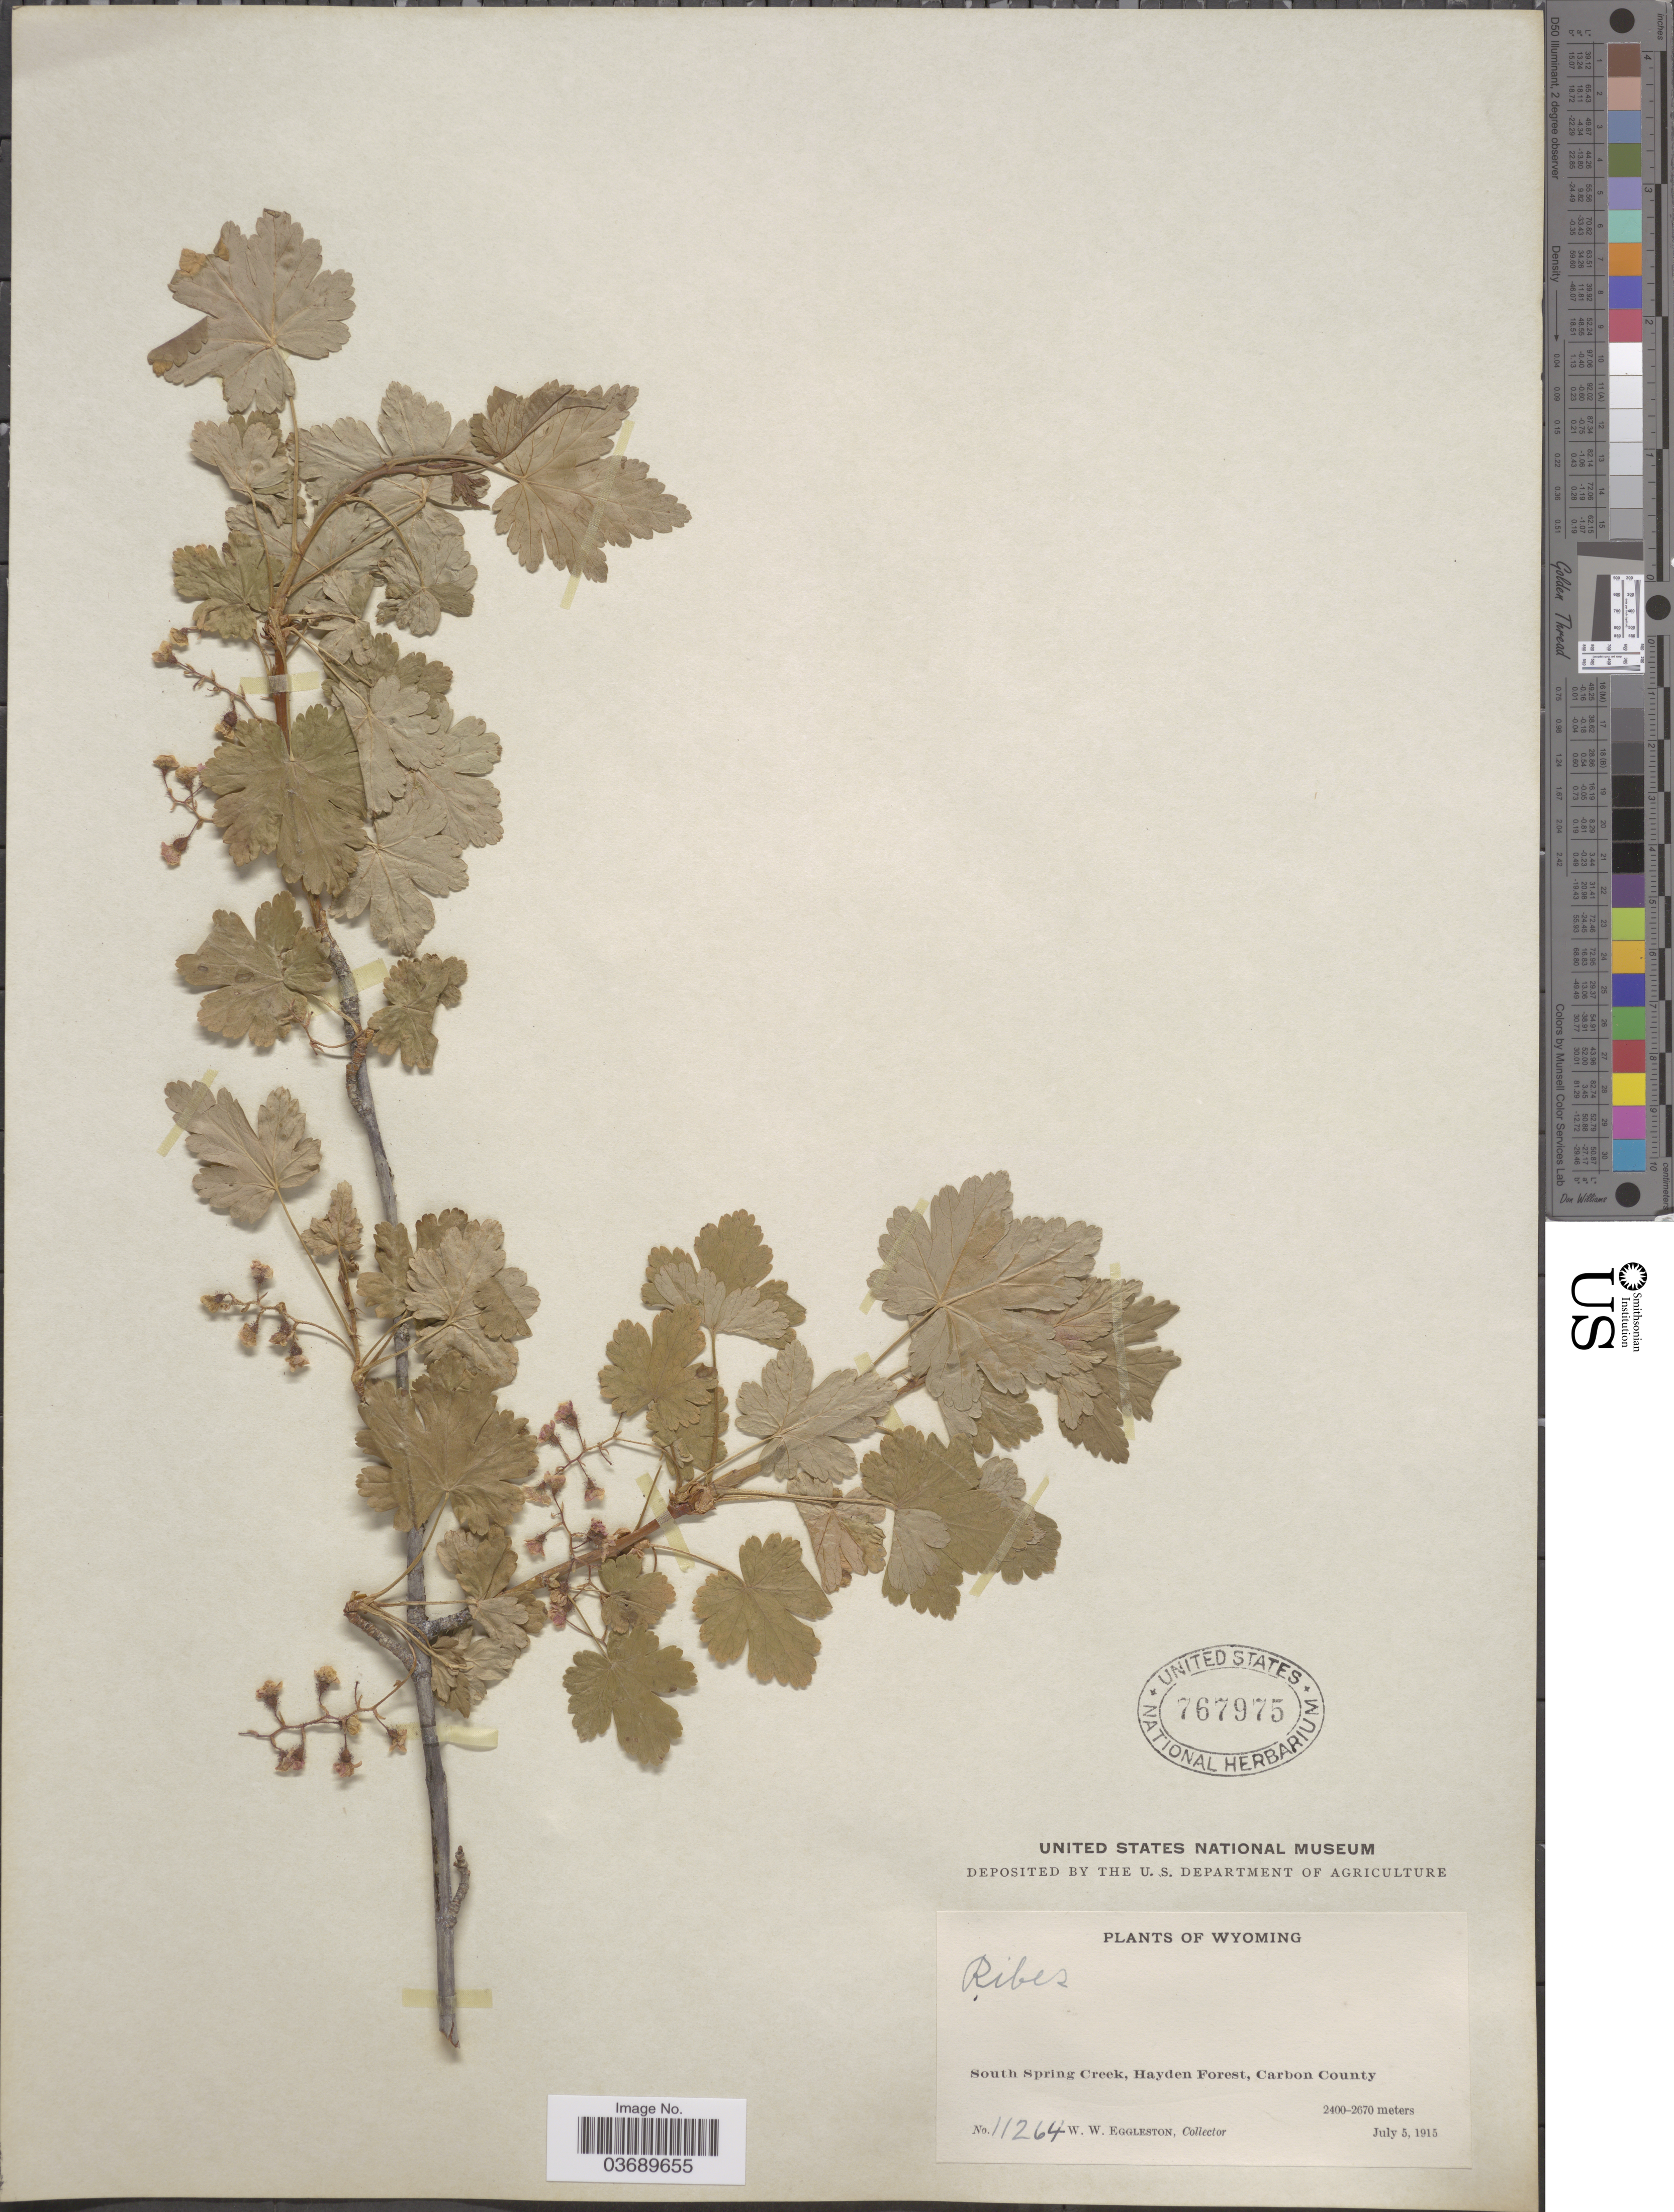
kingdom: Plantae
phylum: Tracheophyta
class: Magnoliopsida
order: Saxifragales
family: Grossulariaceae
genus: Ribes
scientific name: Ribes sp.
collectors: W. W. Eggleston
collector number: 11264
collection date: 1915-07-05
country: United States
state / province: Wyoming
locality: South Spring Creek, Hayden Forest, Carbon County.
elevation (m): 2400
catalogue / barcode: US 767975